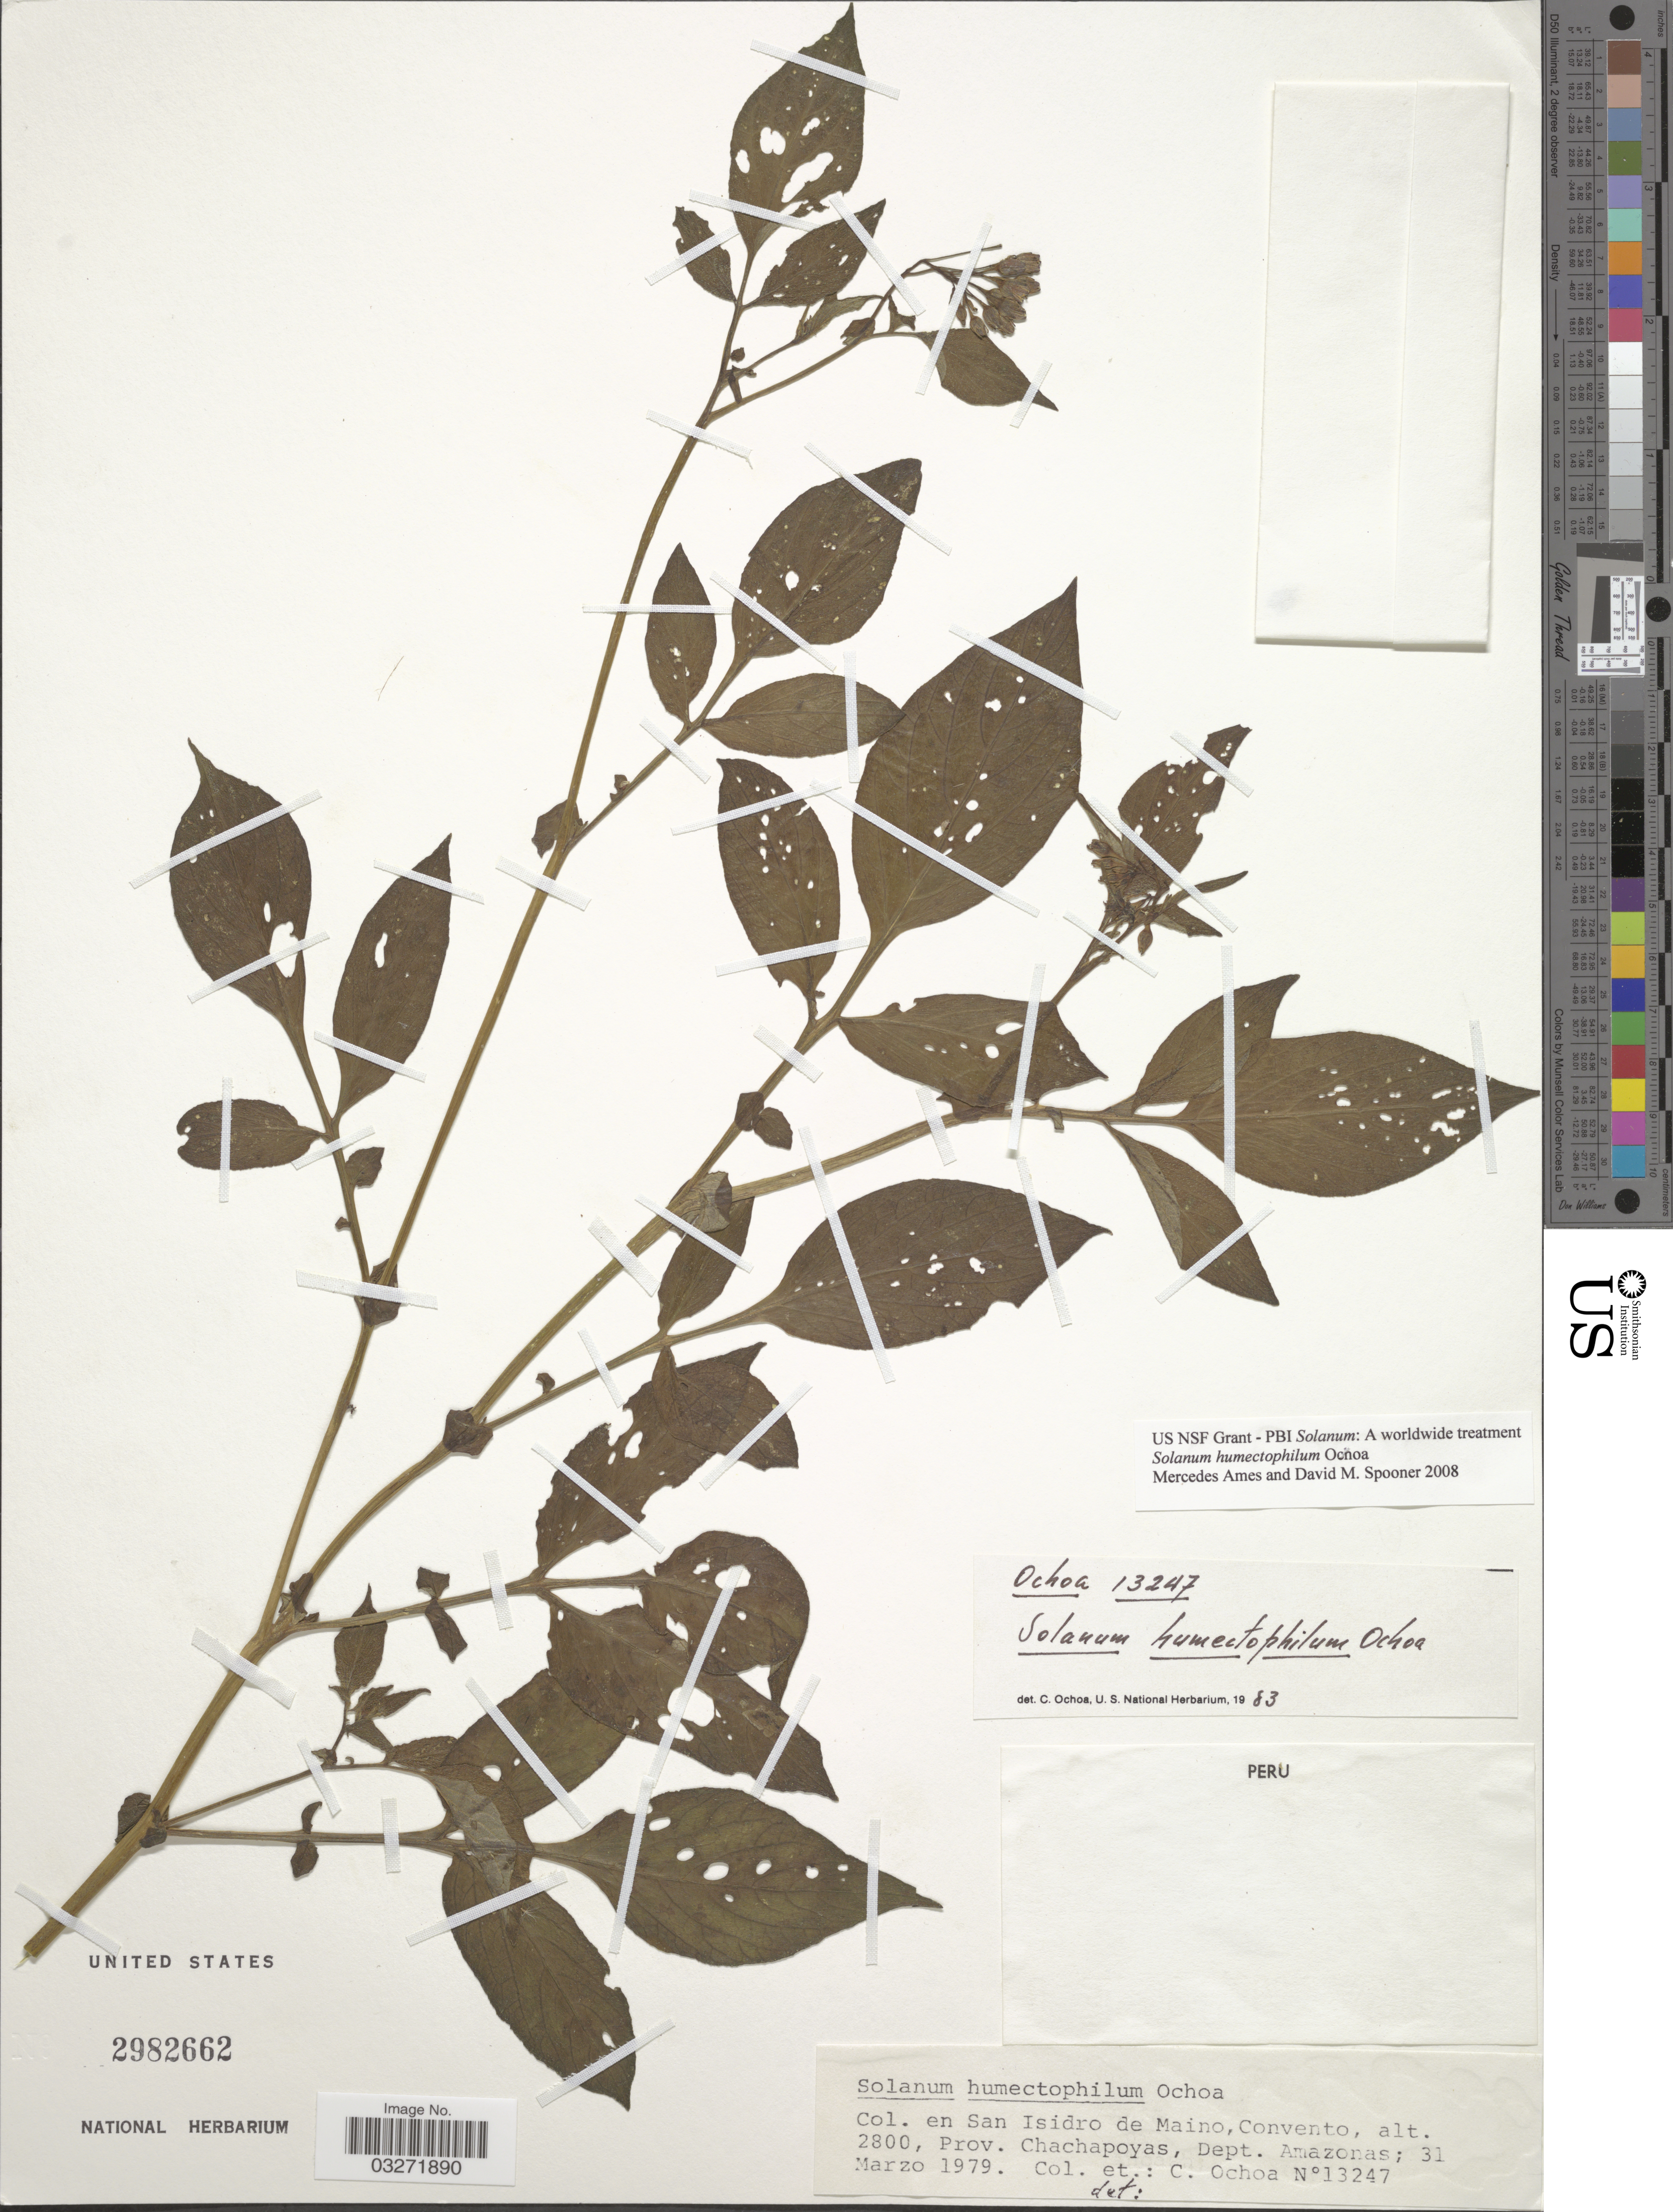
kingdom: Plantae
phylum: Tracheophyta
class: Magnoliopsida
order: Solanales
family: Solanaceae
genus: Solanum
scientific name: Solanum humectophilum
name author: Ochoa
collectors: C. Ochoa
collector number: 13247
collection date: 1979-03-31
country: Peru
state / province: Amazonas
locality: Col. en San Isidro de Maino, Convento, Prov. Chachapoyas, Dept. Amazonas.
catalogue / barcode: US 2982662